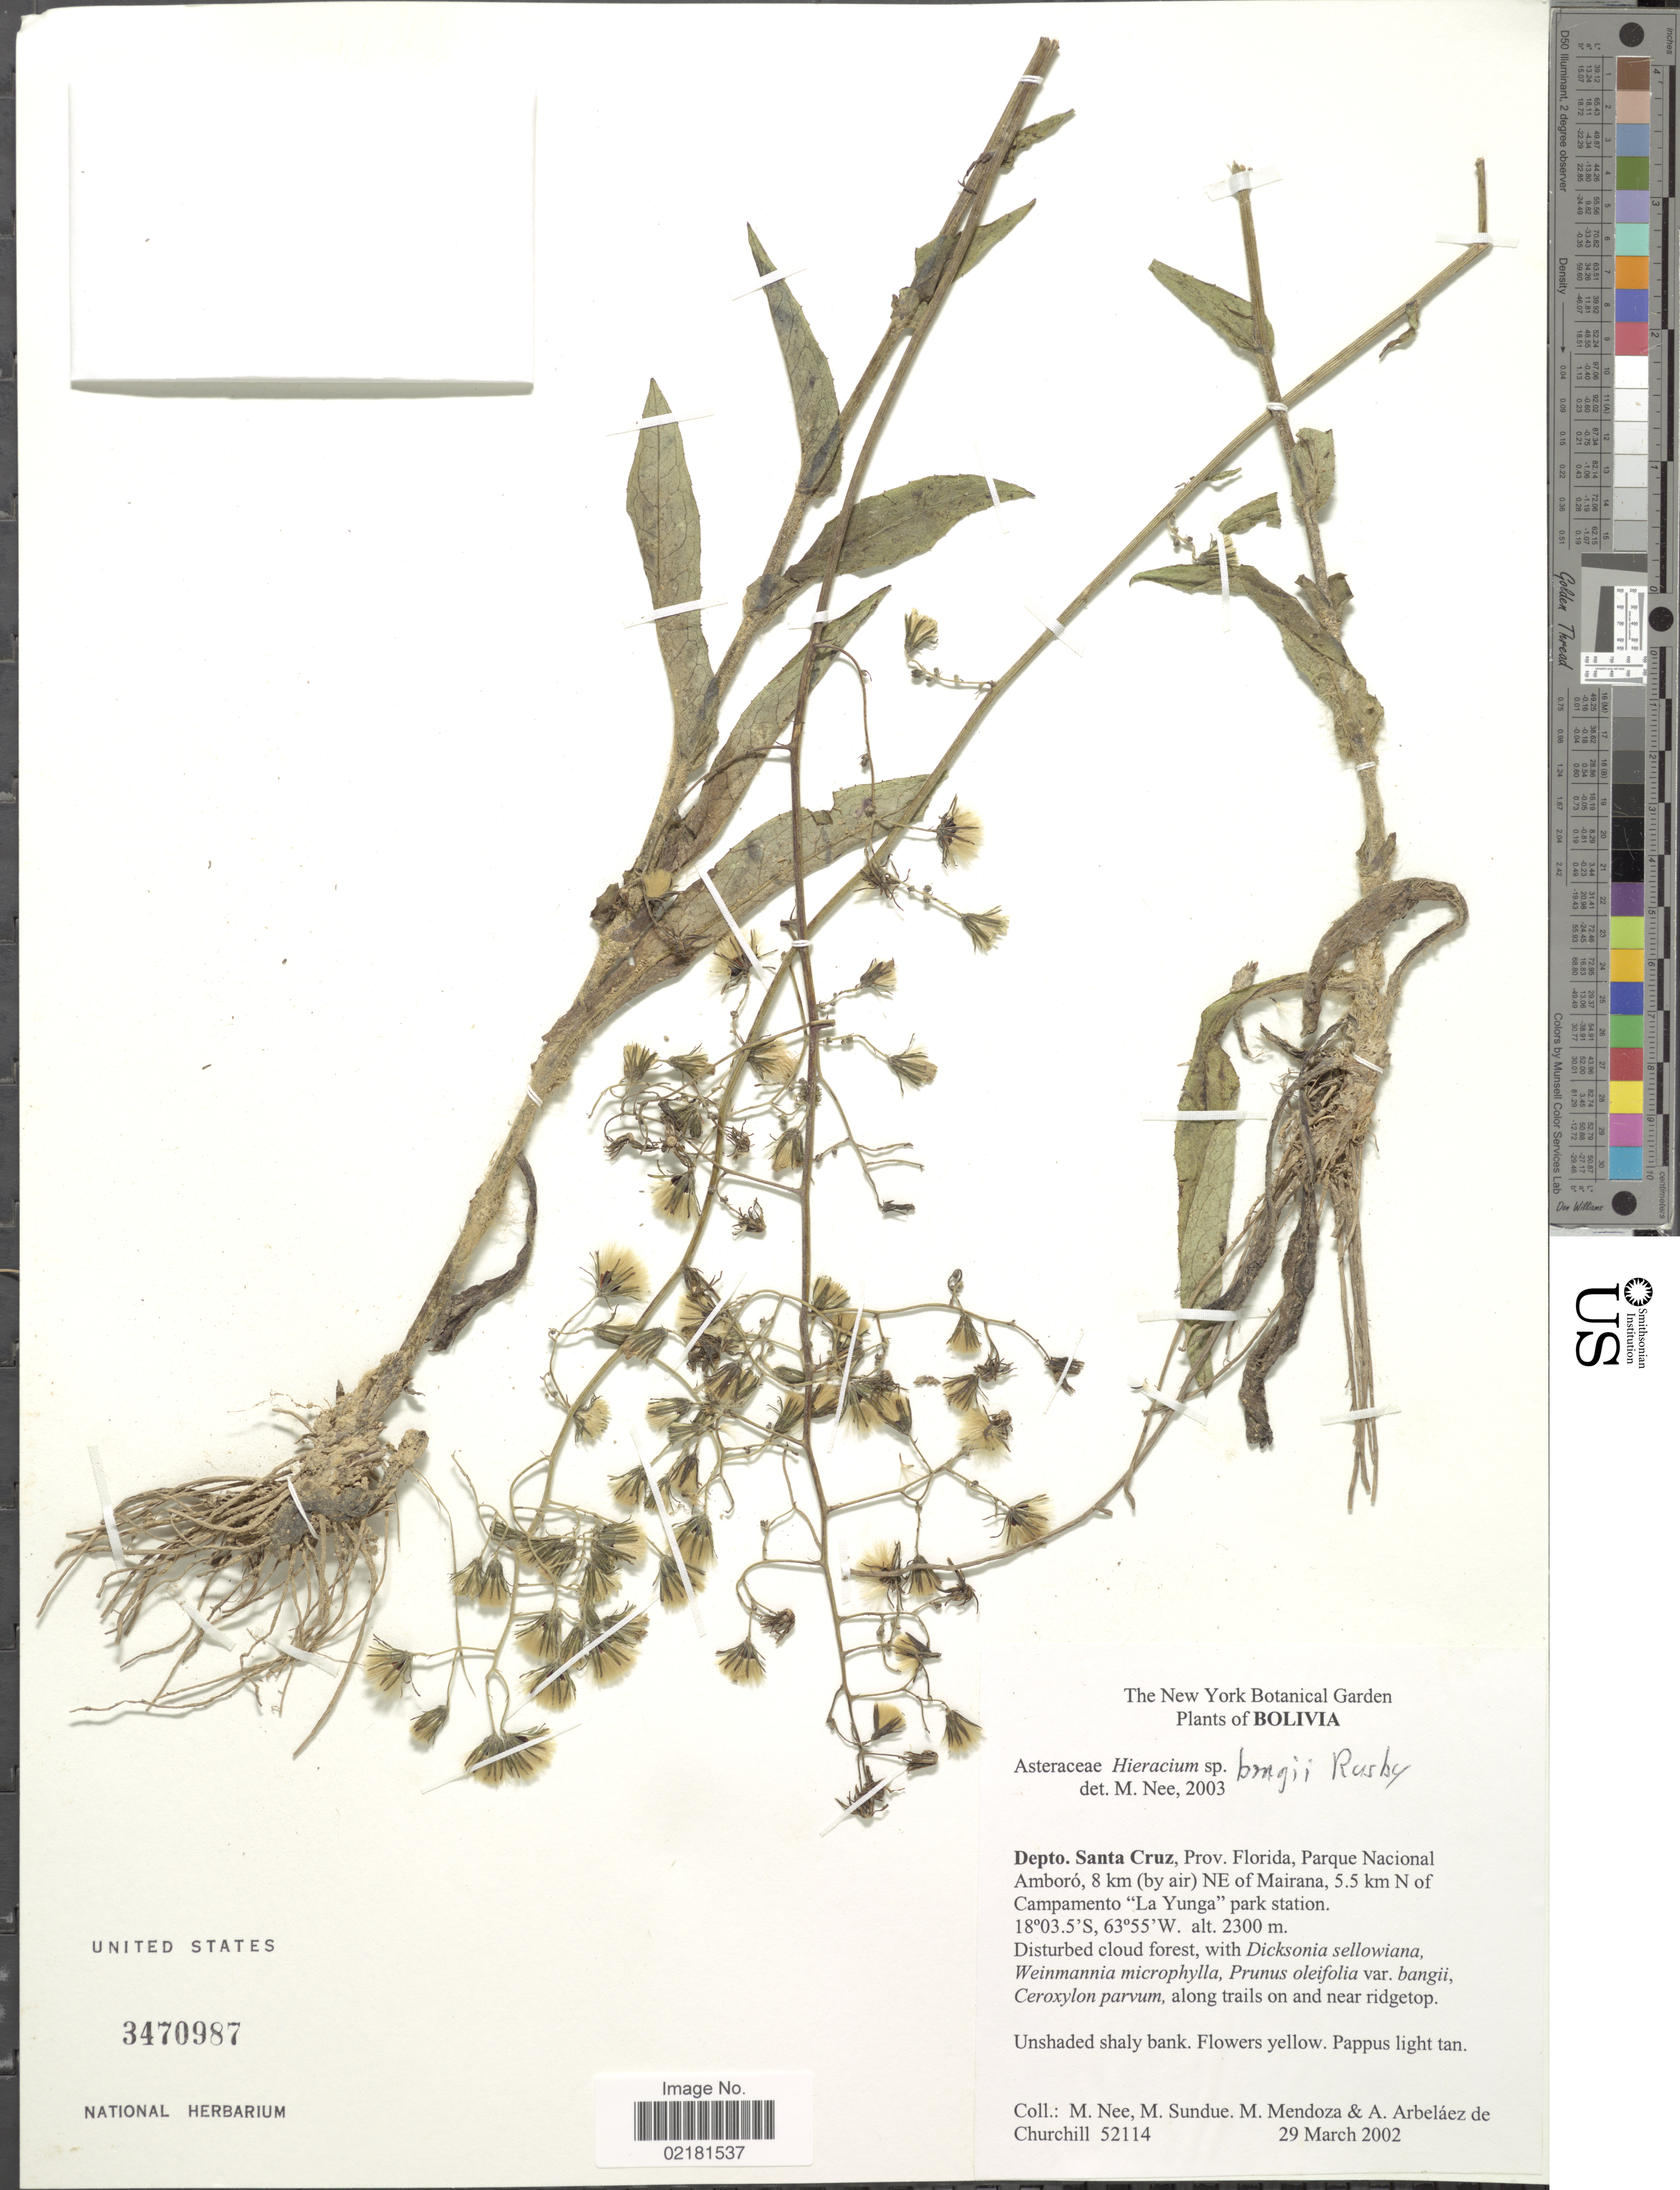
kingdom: Plantae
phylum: Tracheophyta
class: Magnoliopsida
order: Asterales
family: Asteraceae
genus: Hieracium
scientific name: Hieracium leptocephalum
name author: Benth.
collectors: M. Nee, M. Sundue, M. Mendoza & A. Arbelaez de Churchill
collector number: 52114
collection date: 2002-03-29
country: Bolivia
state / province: Santa Cruz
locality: Prov. Florida, Parque Nacional Amboro, 8 km (by air) NE of Mairana, 5.5 km N of Campamento "La Yunga"park station.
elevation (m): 2300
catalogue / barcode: US 3470987